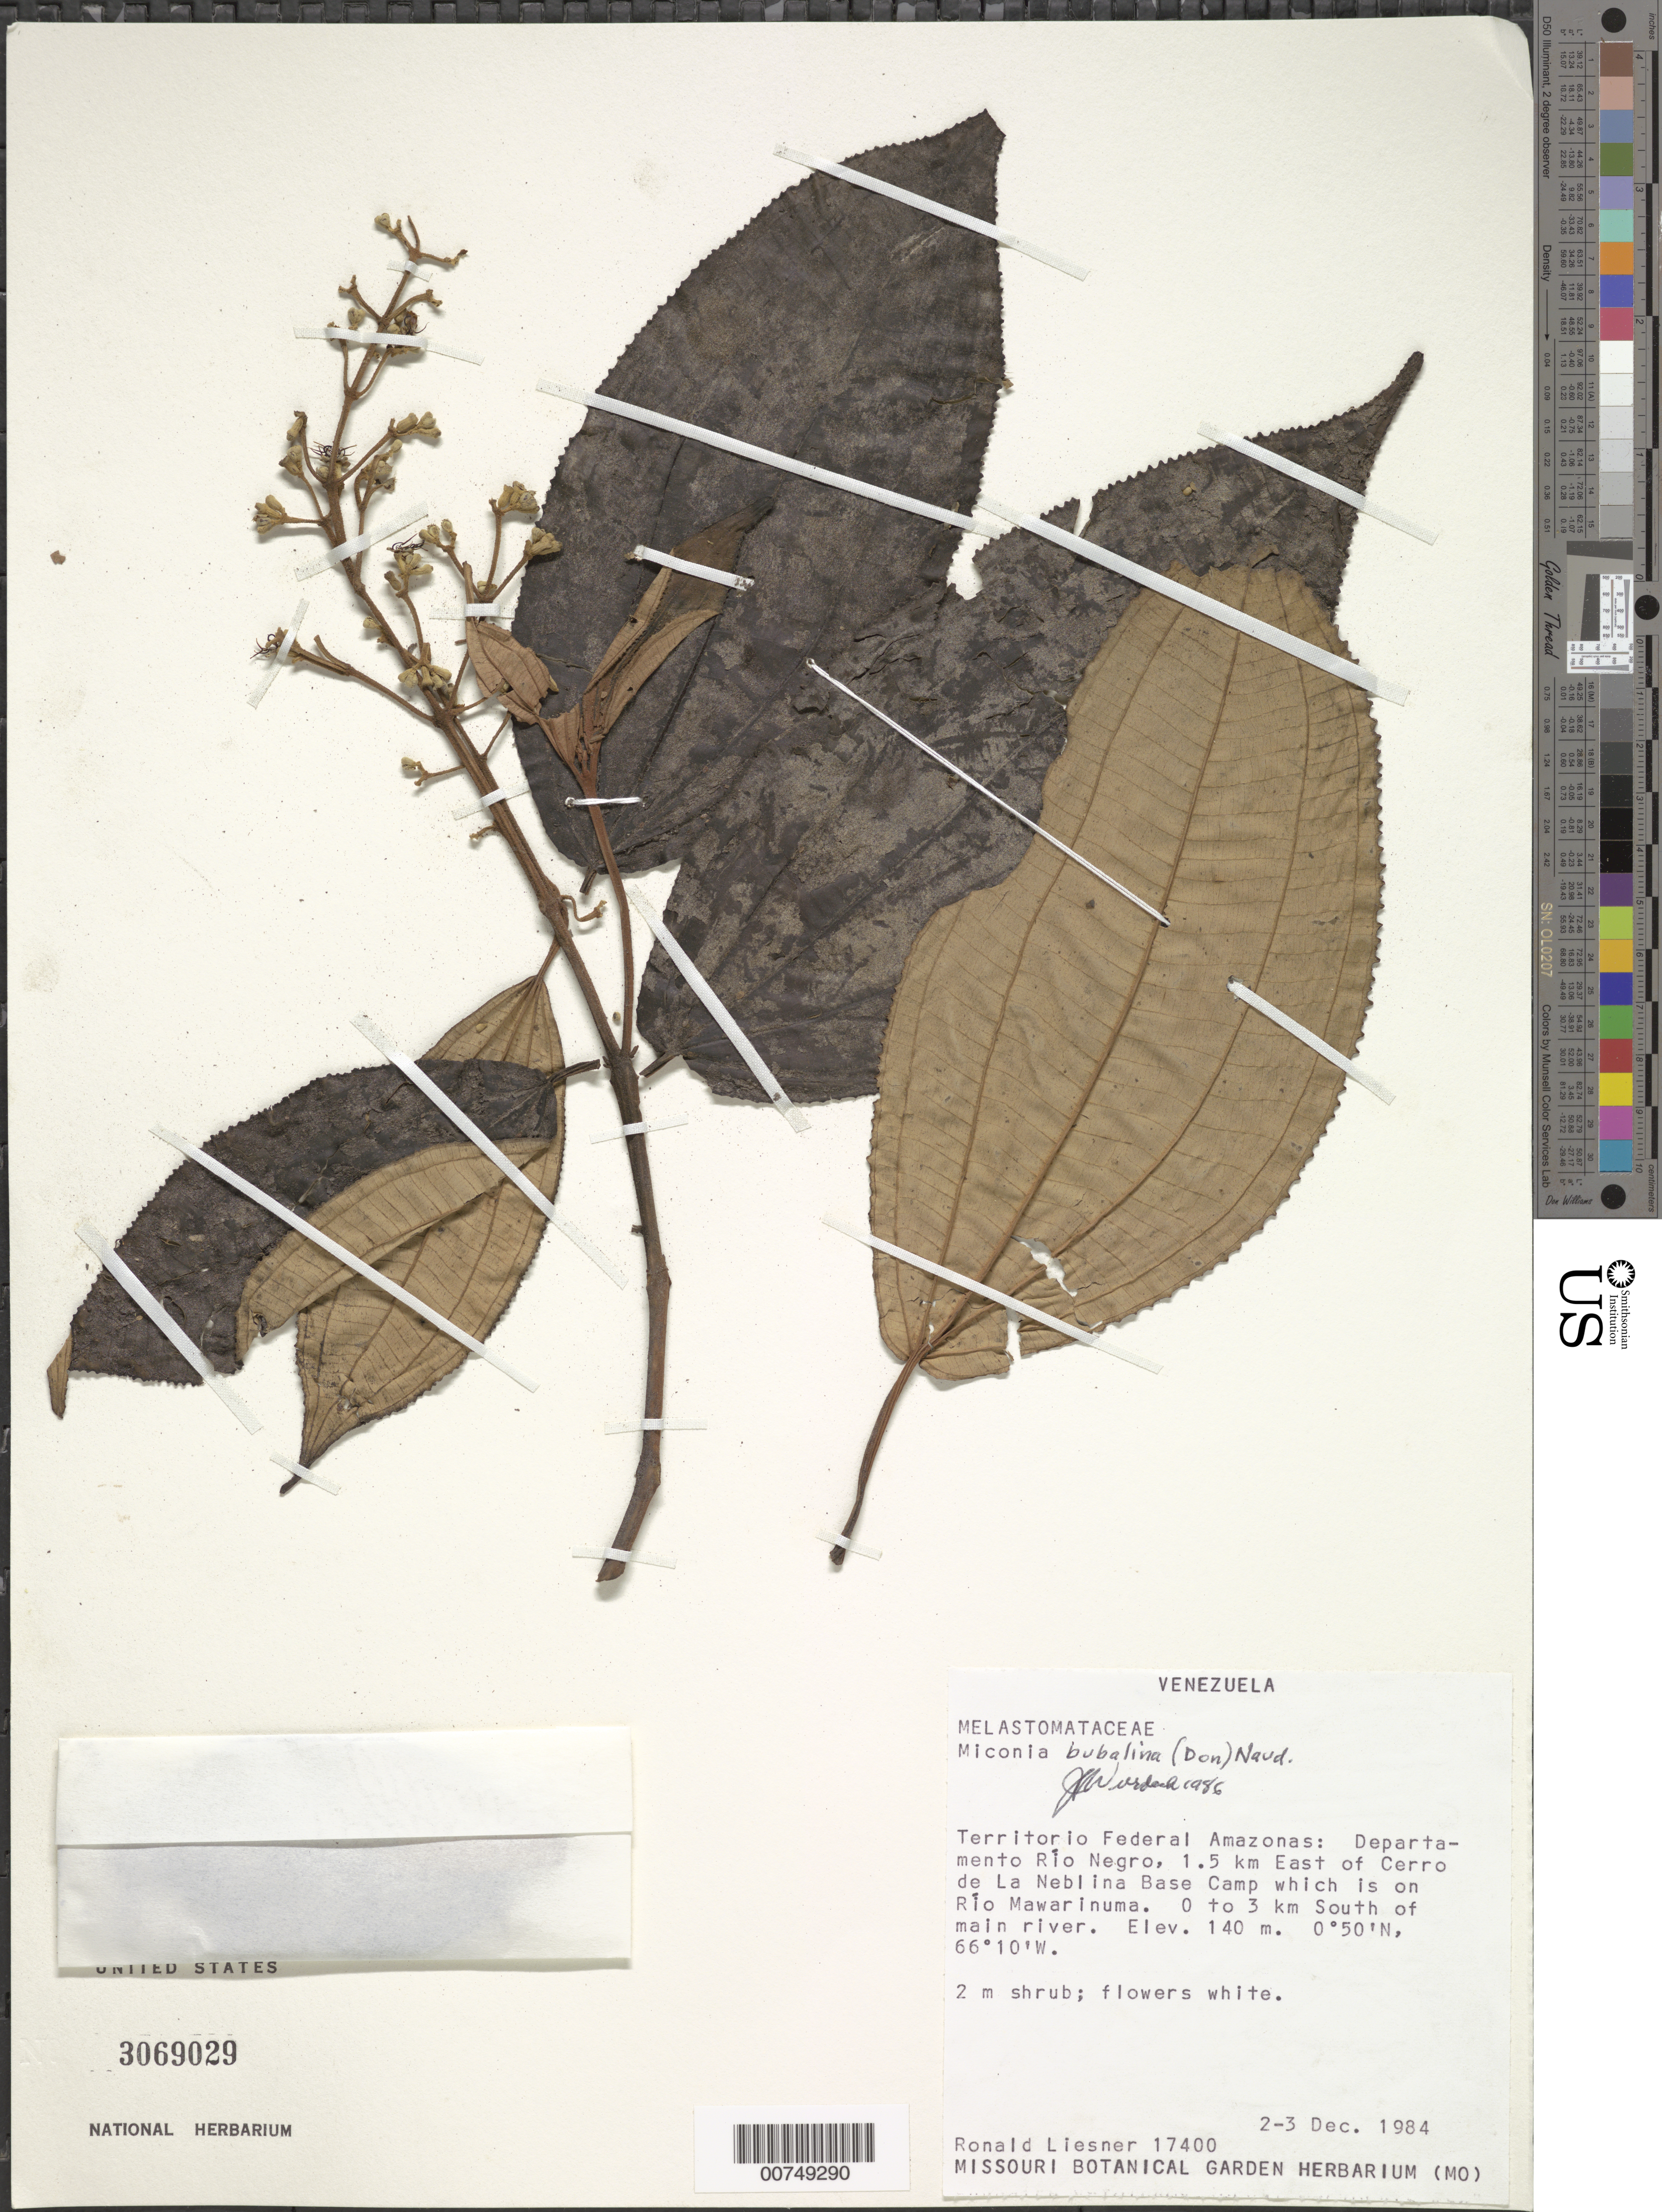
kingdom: Plantae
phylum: Tracheophyta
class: Magnoliopsida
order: Myrtales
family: Melastomataceae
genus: Miconia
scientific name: Miconia bubalina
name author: Naudin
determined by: Wurdack, John J., (US), US (UNITED STATES)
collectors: R. L. Liesner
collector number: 17400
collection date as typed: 2-Dec-84 to 3-Dec-84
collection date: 1984-12-02/1984-12-03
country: Venezuela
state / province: Amazonas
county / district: Río Negro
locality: Río Mawarinuma, 1.5 km E of Cerro de La Neblina Base Camp, 0-3 km S of main river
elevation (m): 140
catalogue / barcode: US 3069029